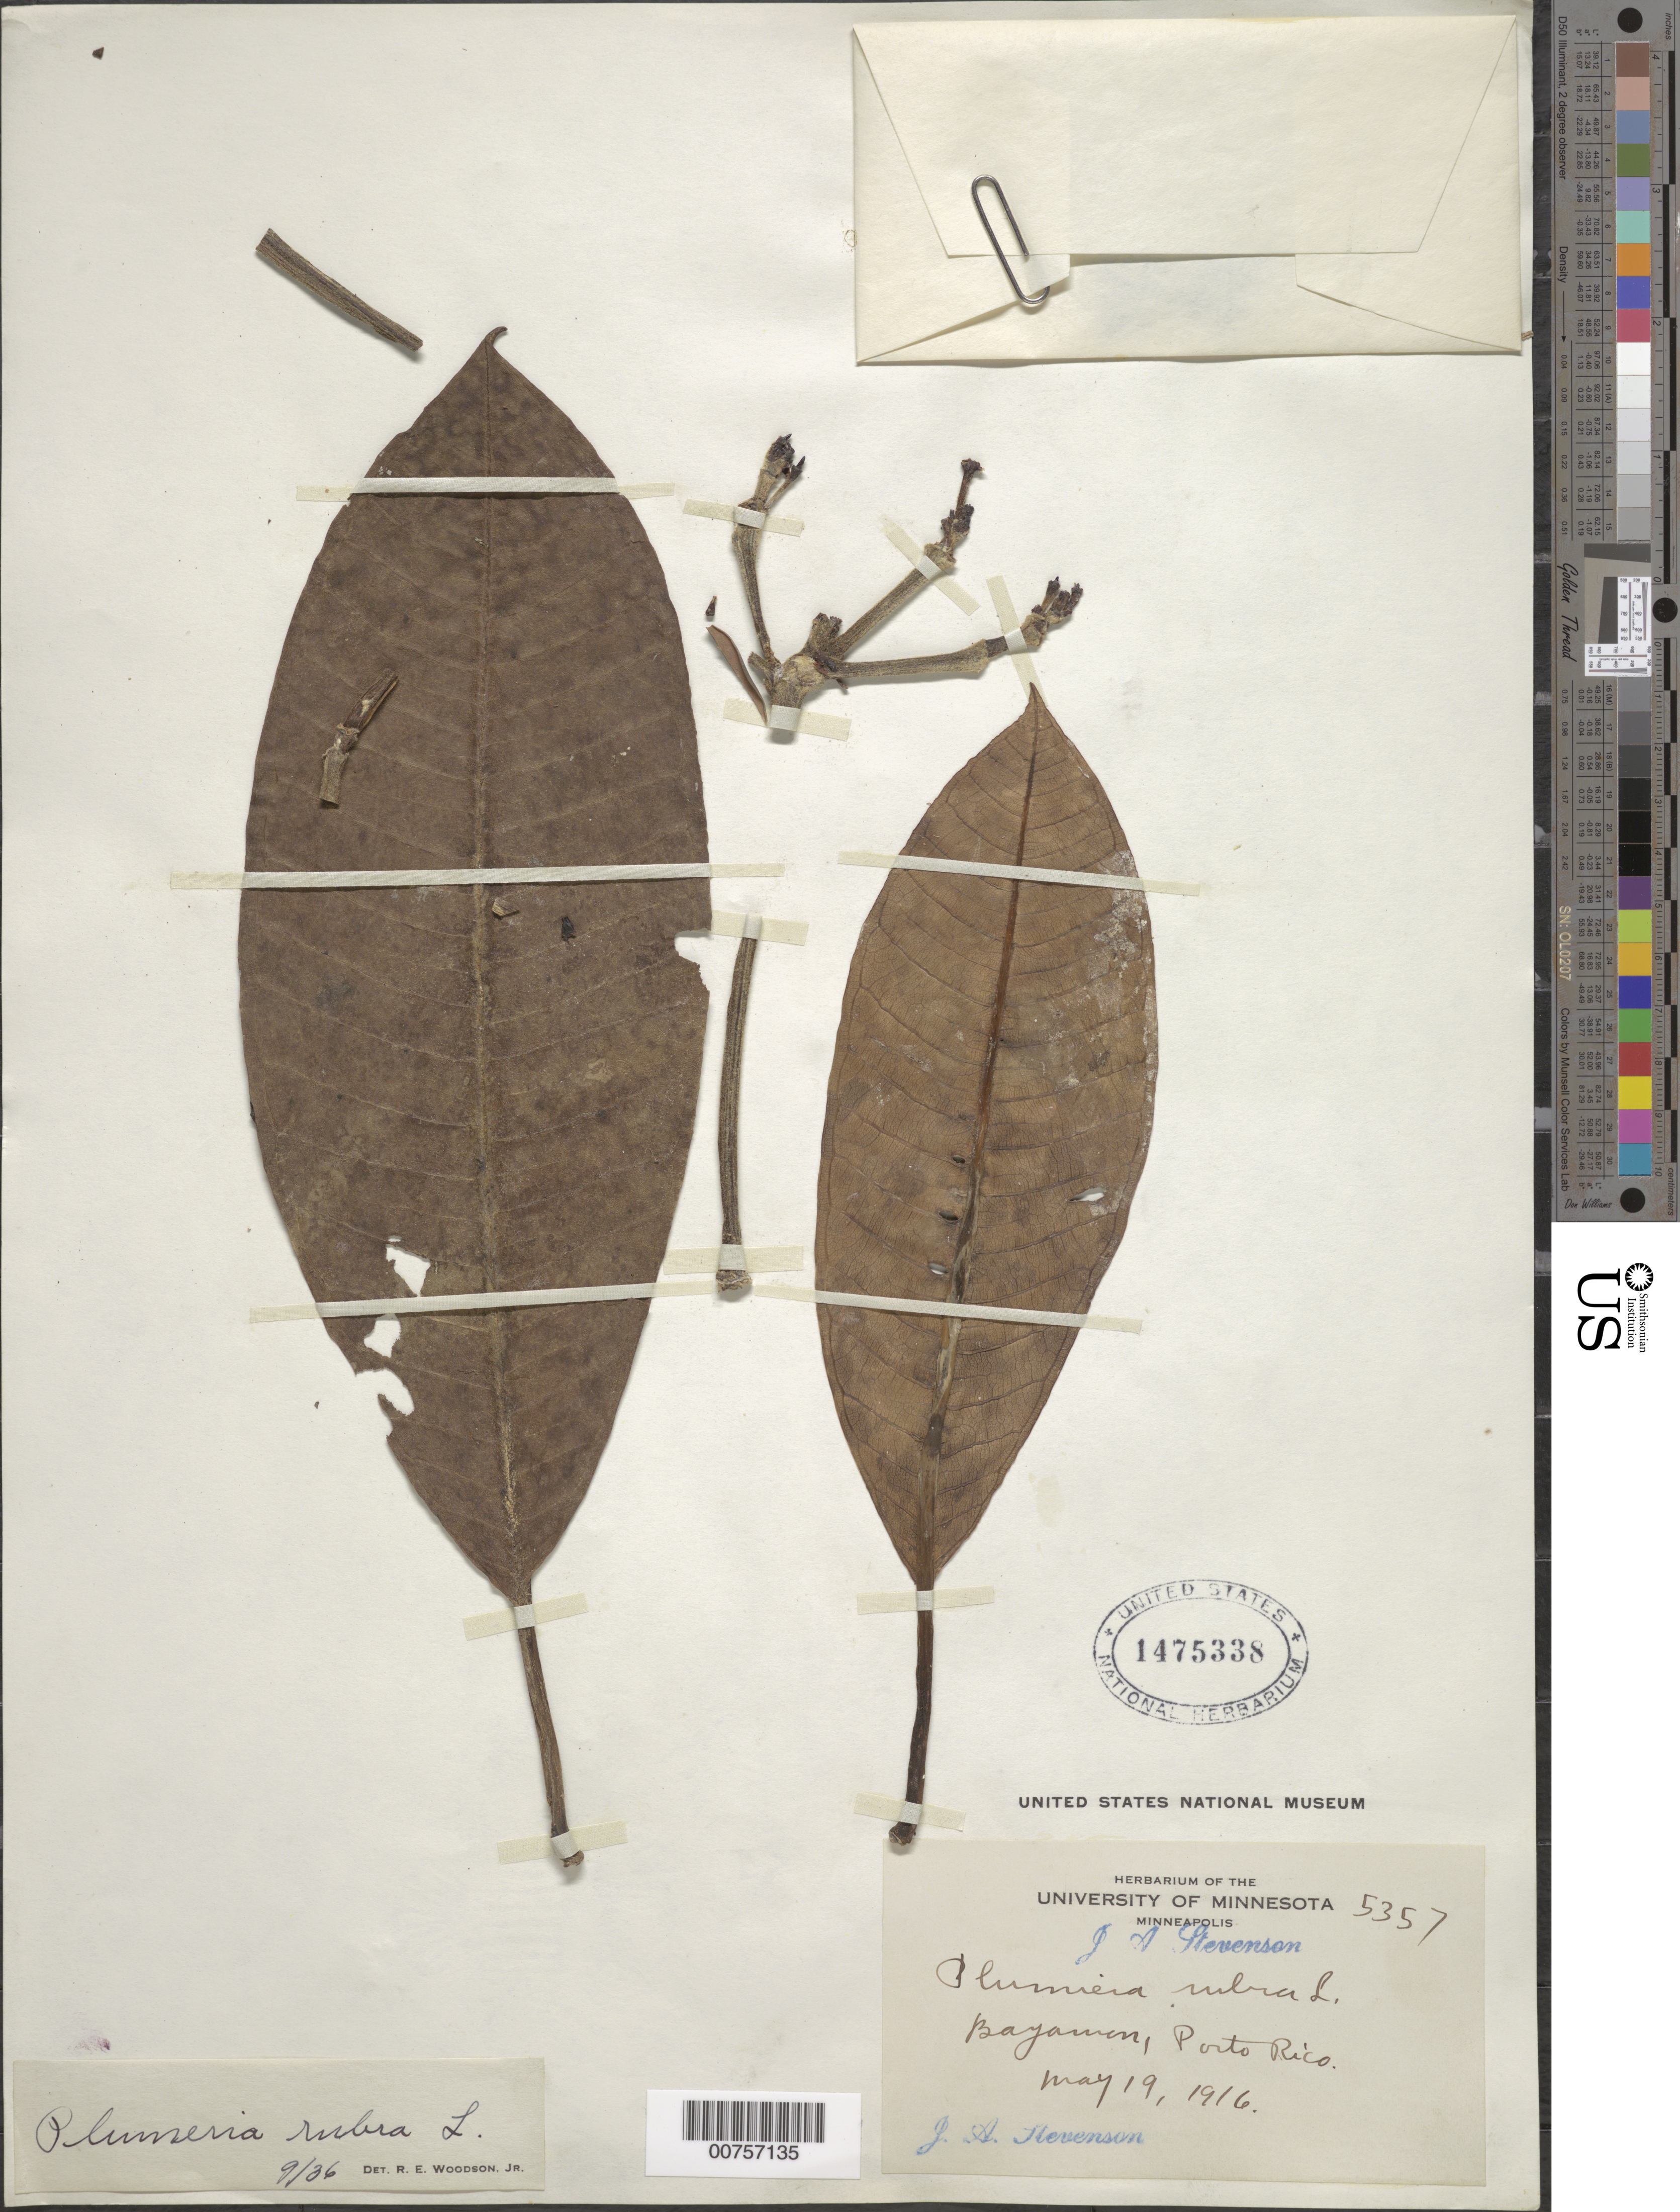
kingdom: Plantae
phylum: Tracheophyta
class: Magnoliopsida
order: Gentianales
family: Apocynaceae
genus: Plumeria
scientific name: Plumeria rubra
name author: L.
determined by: Woodson, R. E., Jr.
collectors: J. Stevenson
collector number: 5357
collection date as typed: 19 May 1916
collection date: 1916-05-19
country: Puerto Rico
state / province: Bayamón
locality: Bayamon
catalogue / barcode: US 1475338